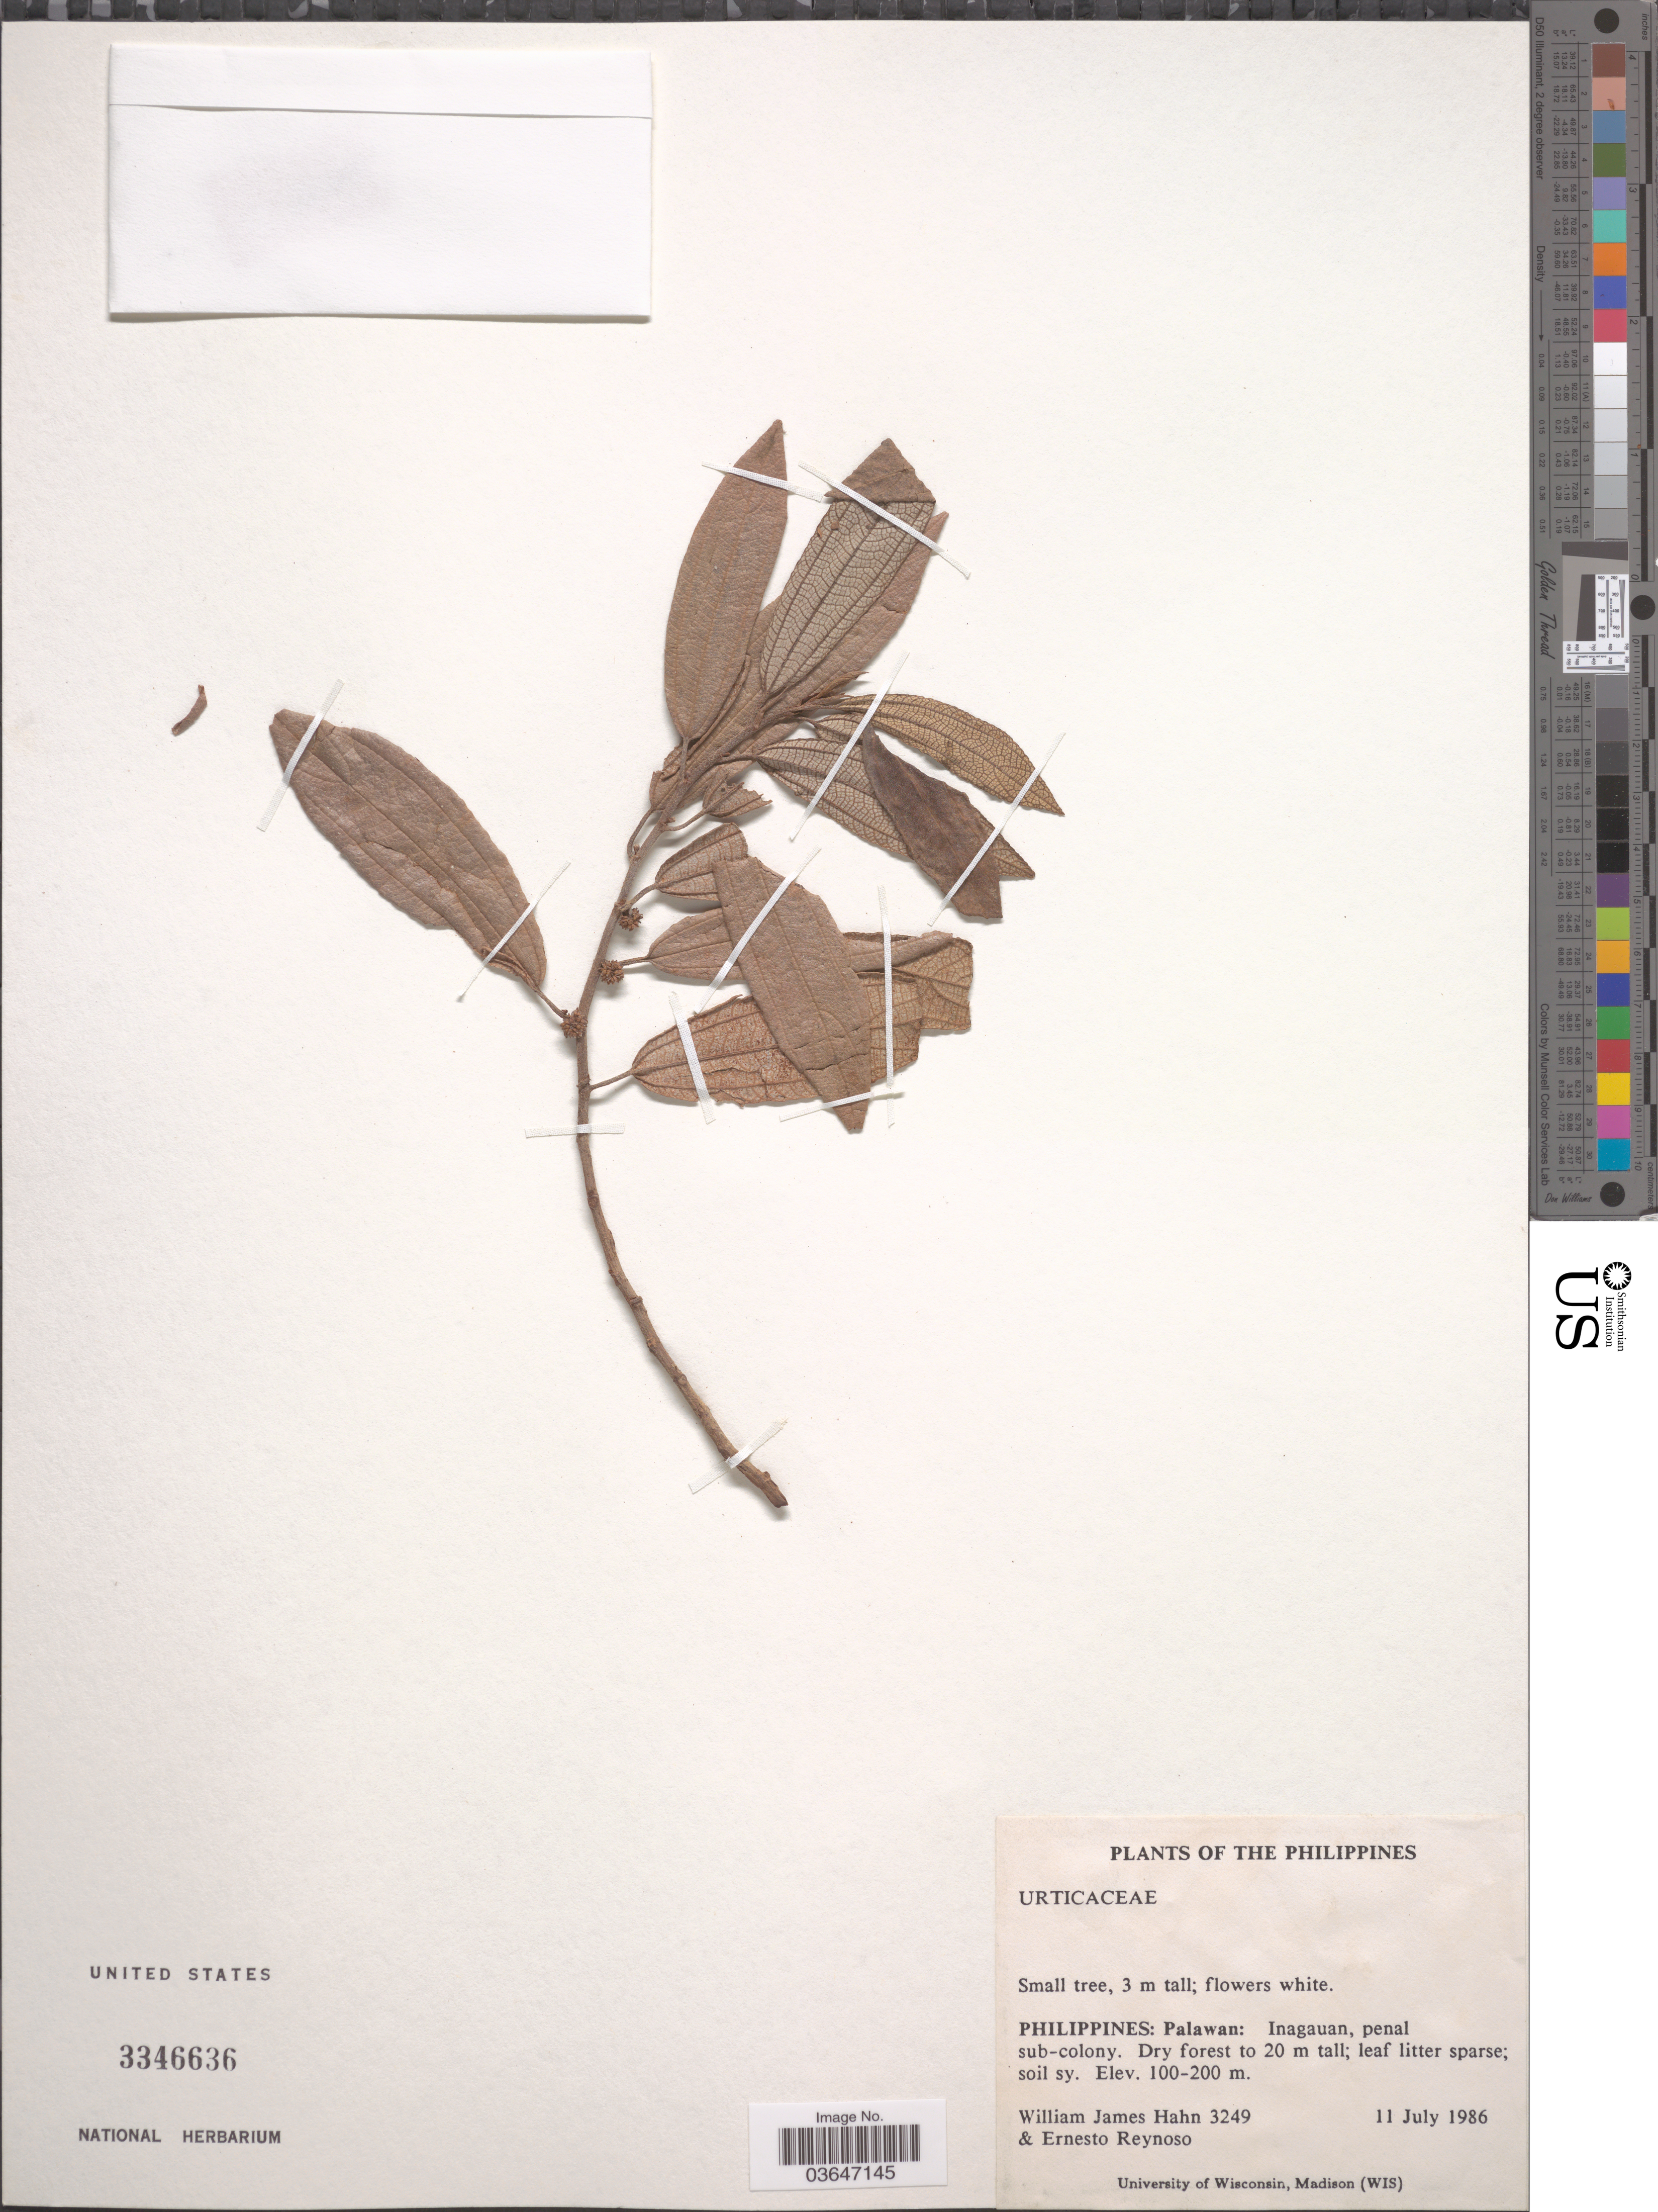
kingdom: Plantae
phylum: Tracheophyta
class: Magnoliopsida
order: Proteales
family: Proteaceae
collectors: W. J. Hahn & E. Reynoso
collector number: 3249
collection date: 1986-07-11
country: Philippines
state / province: Mimaropa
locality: Palawan: Inagauan, penal sub-colony.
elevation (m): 100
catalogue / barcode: US 3346636